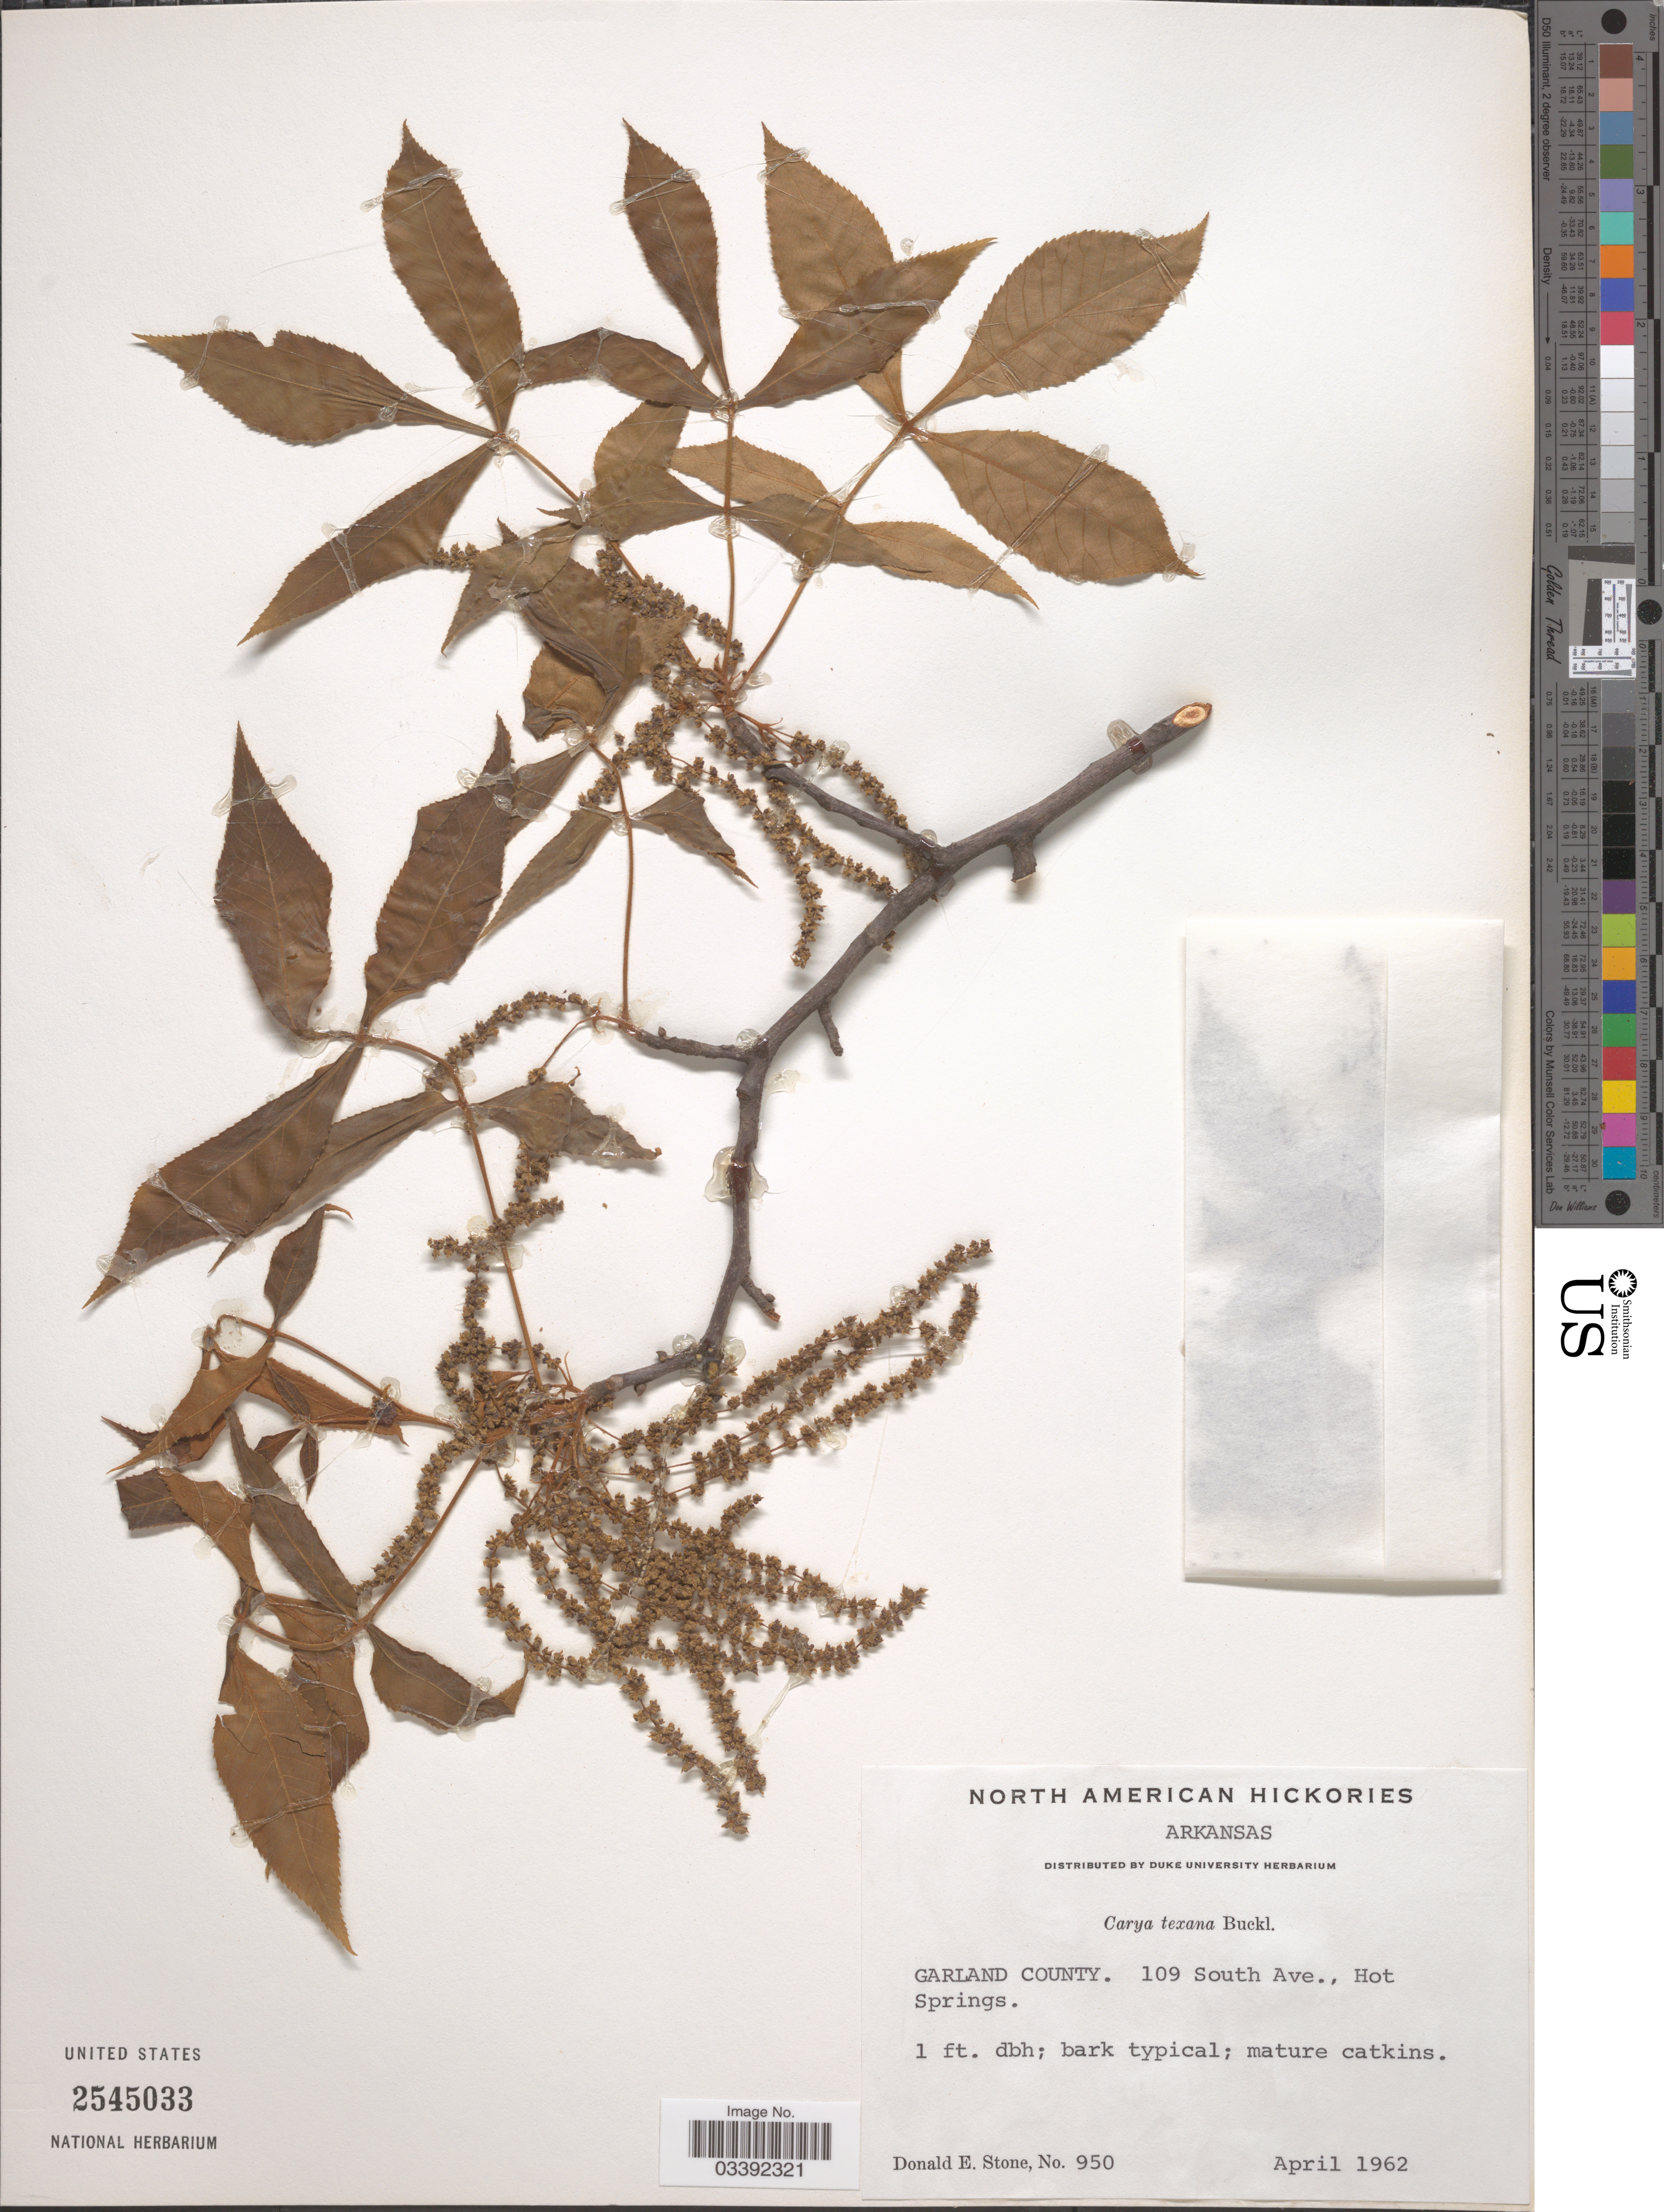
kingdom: Plantae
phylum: Tracheophyta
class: Magnoliopsida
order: Fagales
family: Juglandaceae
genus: Carya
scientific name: Carya texana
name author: Buckley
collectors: D. Stone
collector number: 950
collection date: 1961-04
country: United States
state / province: Arkansas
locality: Garland County. 109 South Ave., Hot Springs.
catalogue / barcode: US 2545033